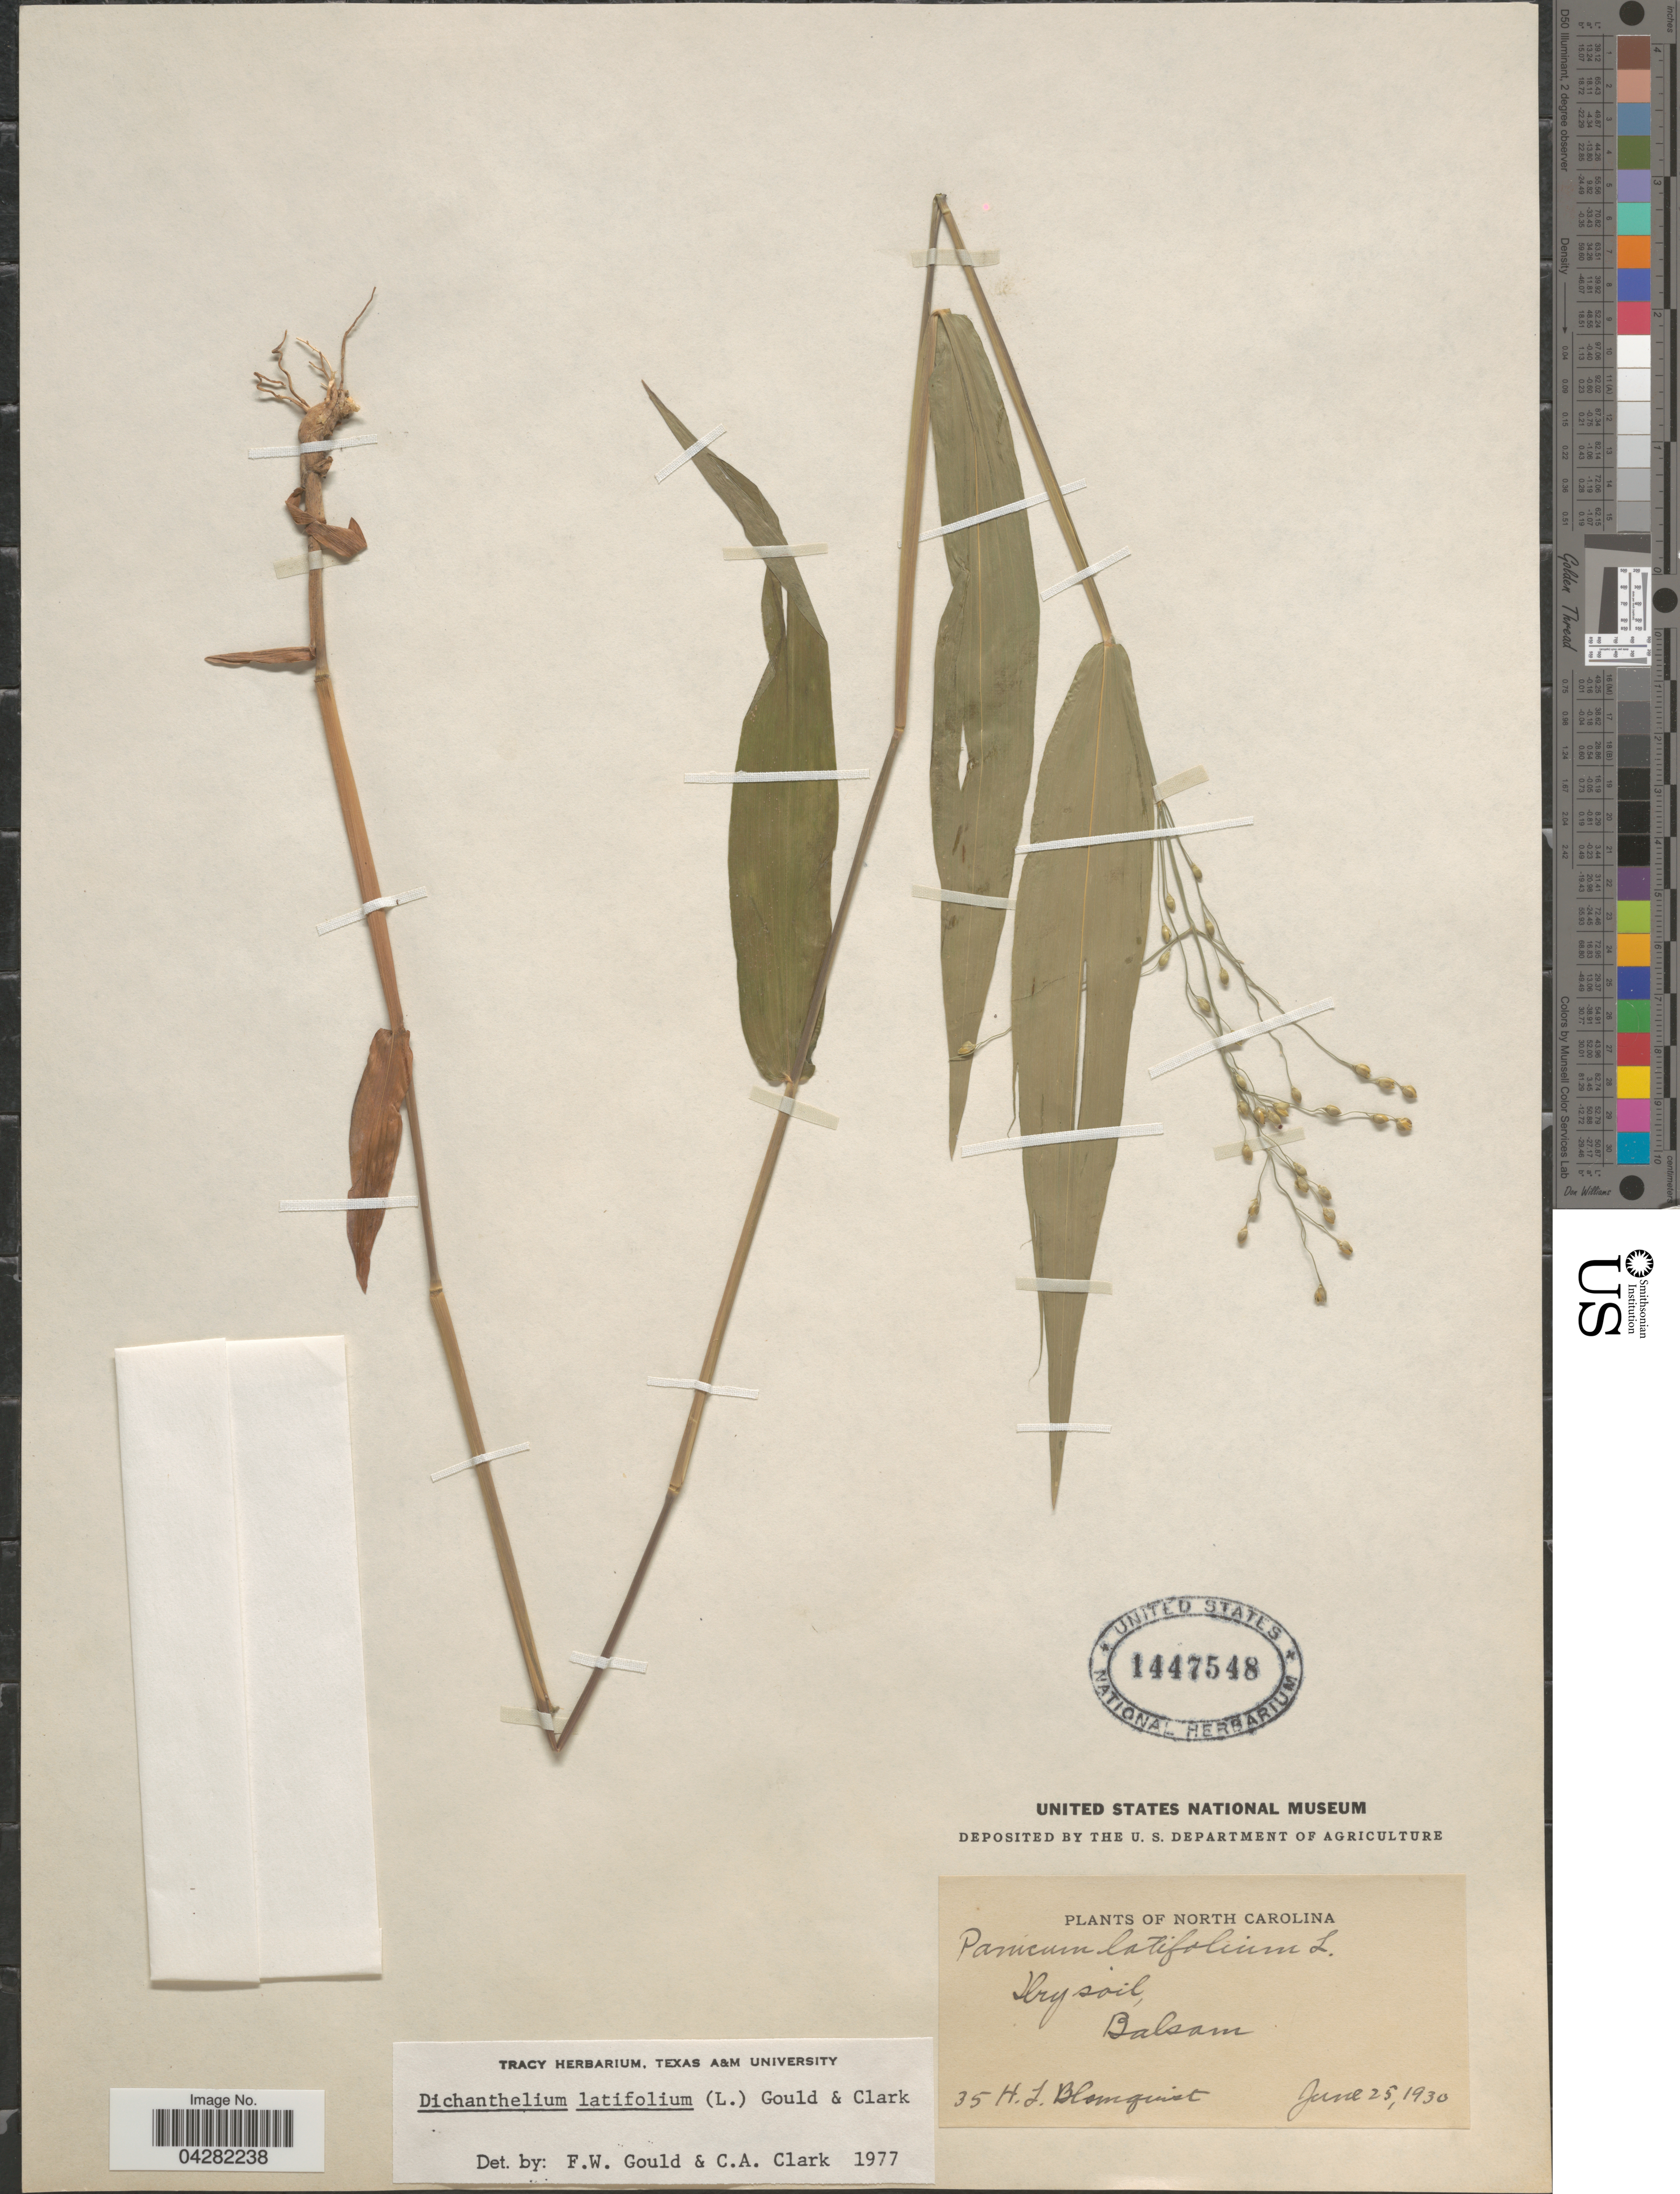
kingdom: Plantae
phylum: Tracheophyta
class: Liliopsida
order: Poales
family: Poaceae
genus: Dichanthelium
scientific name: Dichanthelium laxiflorum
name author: (Lam.) Gould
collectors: H. Blomquist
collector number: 35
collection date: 1930-06-25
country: United States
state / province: North Carolina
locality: Dry soil, Balsam.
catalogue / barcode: US 1447548